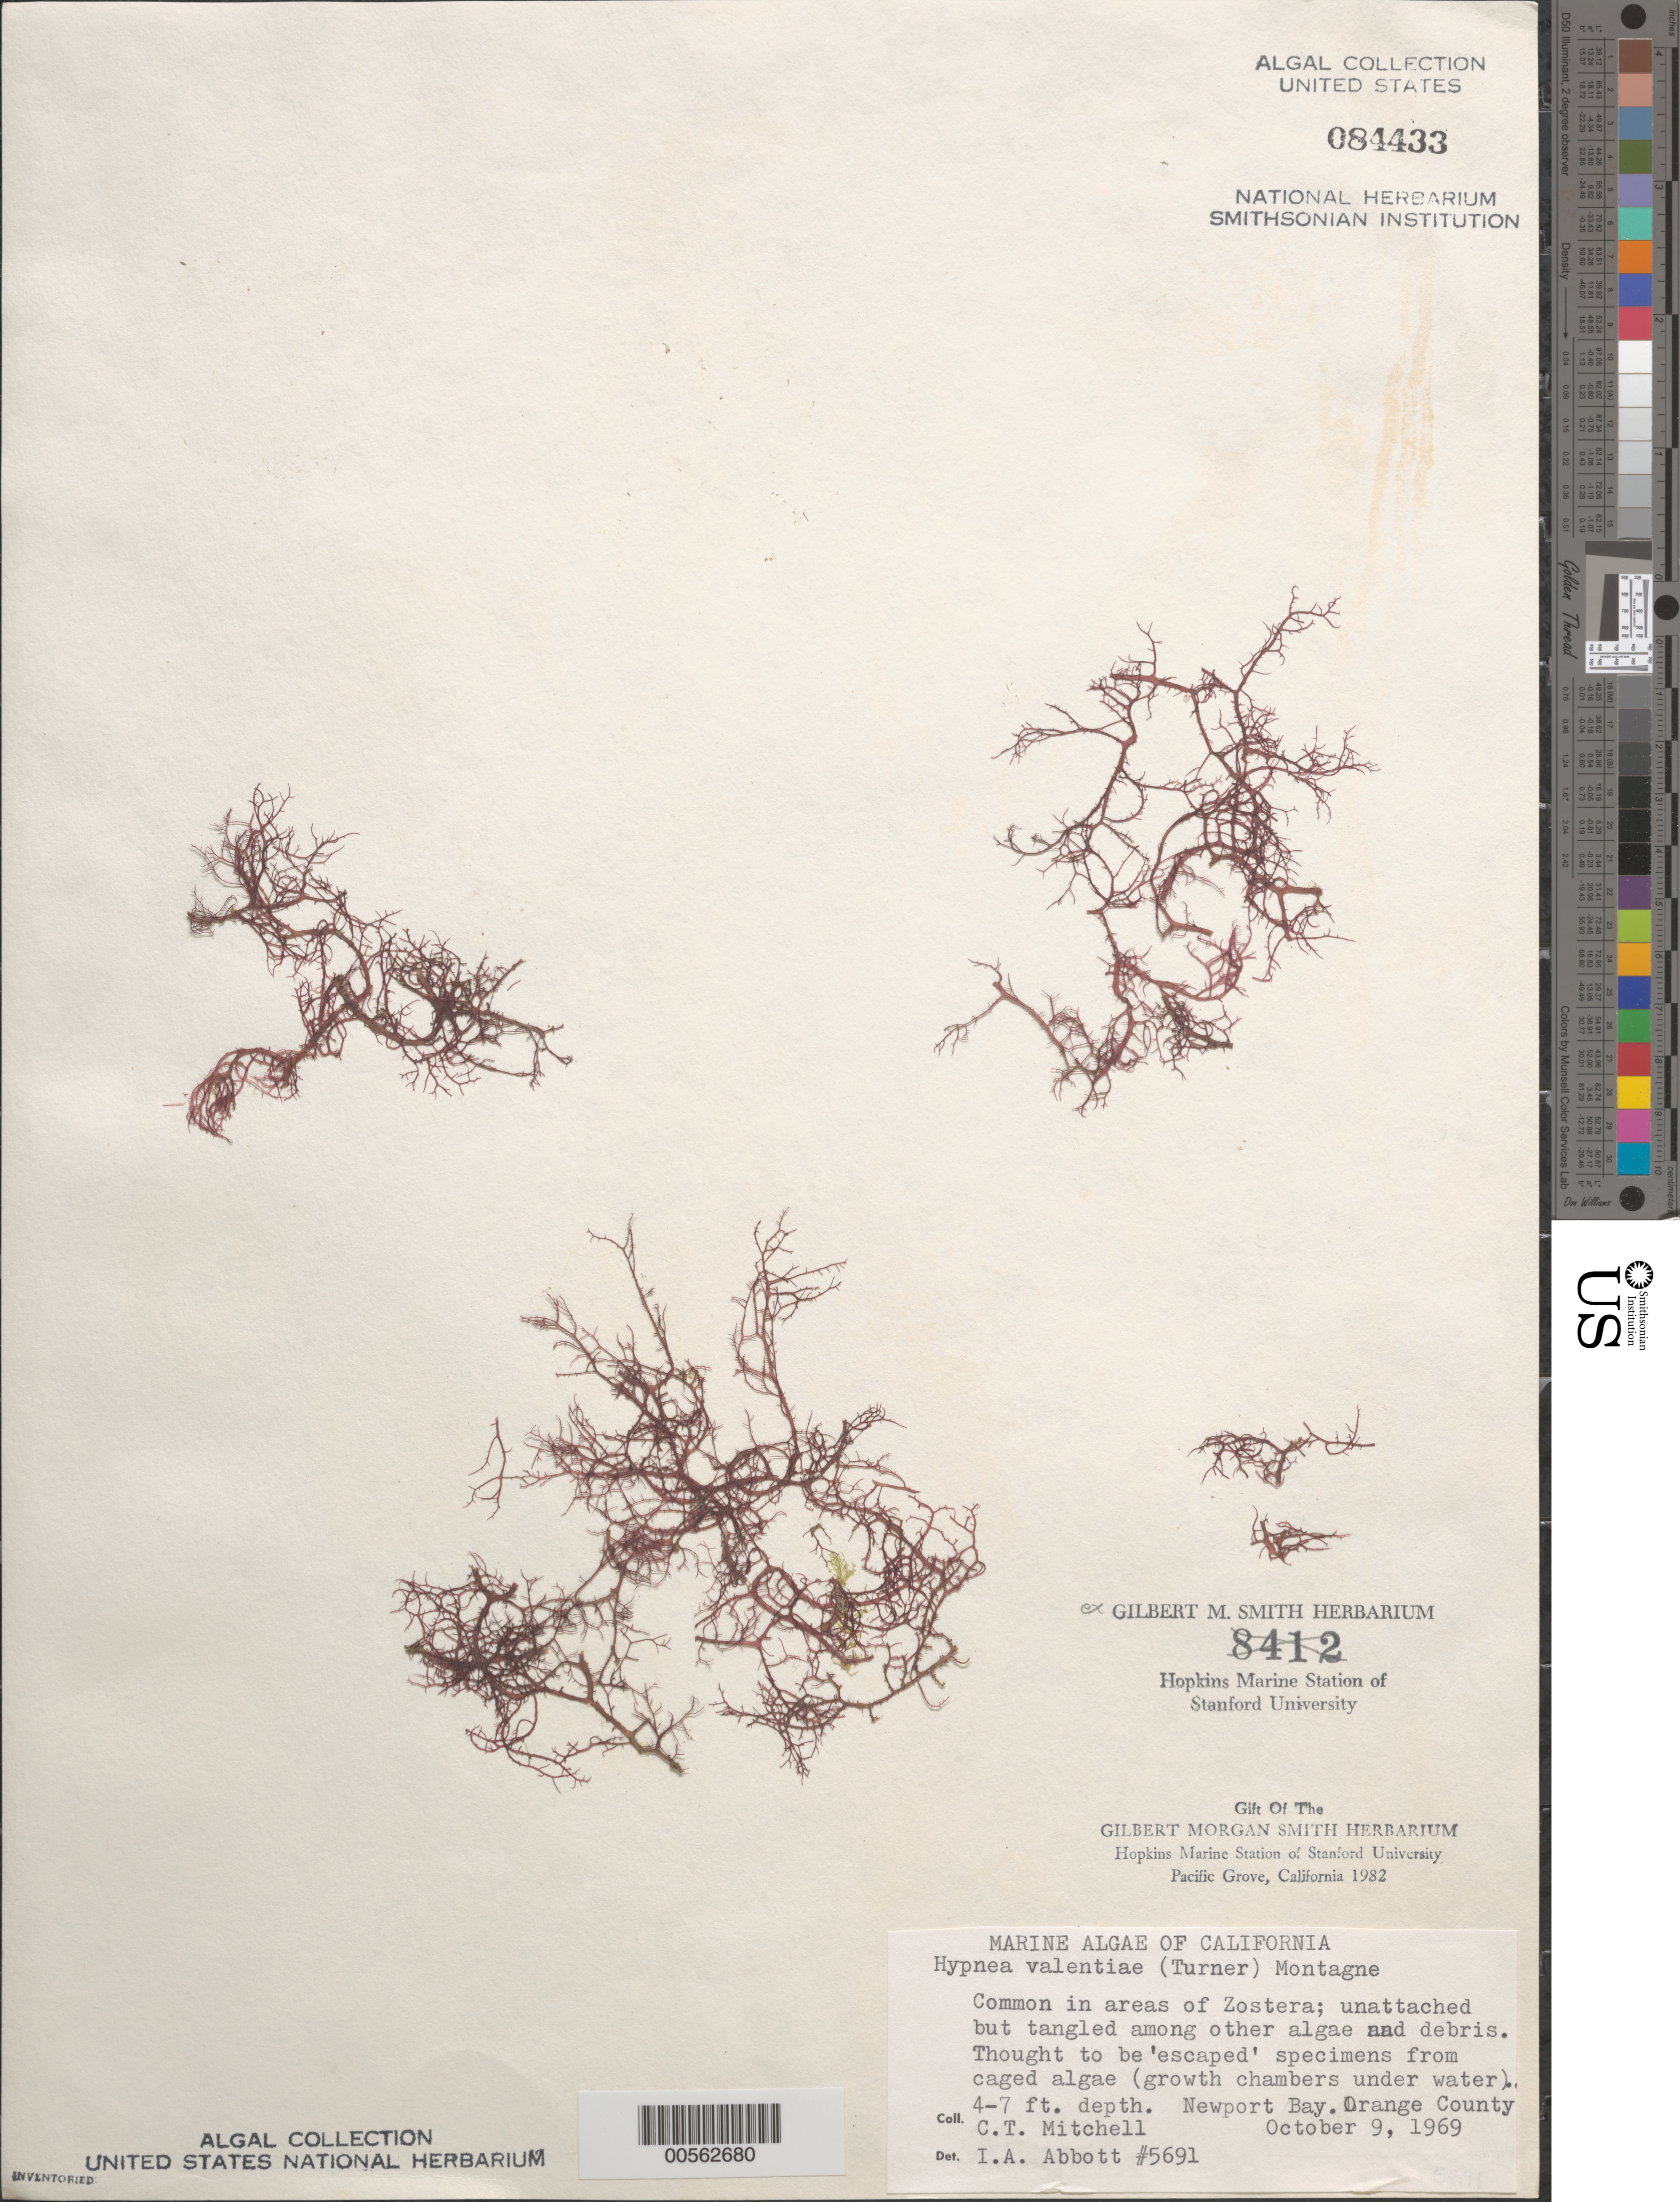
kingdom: Plantae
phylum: Rhodophyta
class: Florideophyceae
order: Gigartinales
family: Cystocloniaceae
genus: Hypnea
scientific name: Hypnea valentiae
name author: (Turner) Mont.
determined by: Abbott, Isabella A.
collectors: C. Mitchell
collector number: IAA 5691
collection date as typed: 09 Oct 1969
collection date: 1969-10-09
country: United States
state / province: California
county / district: Orange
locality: Newport Bay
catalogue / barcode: US 84433